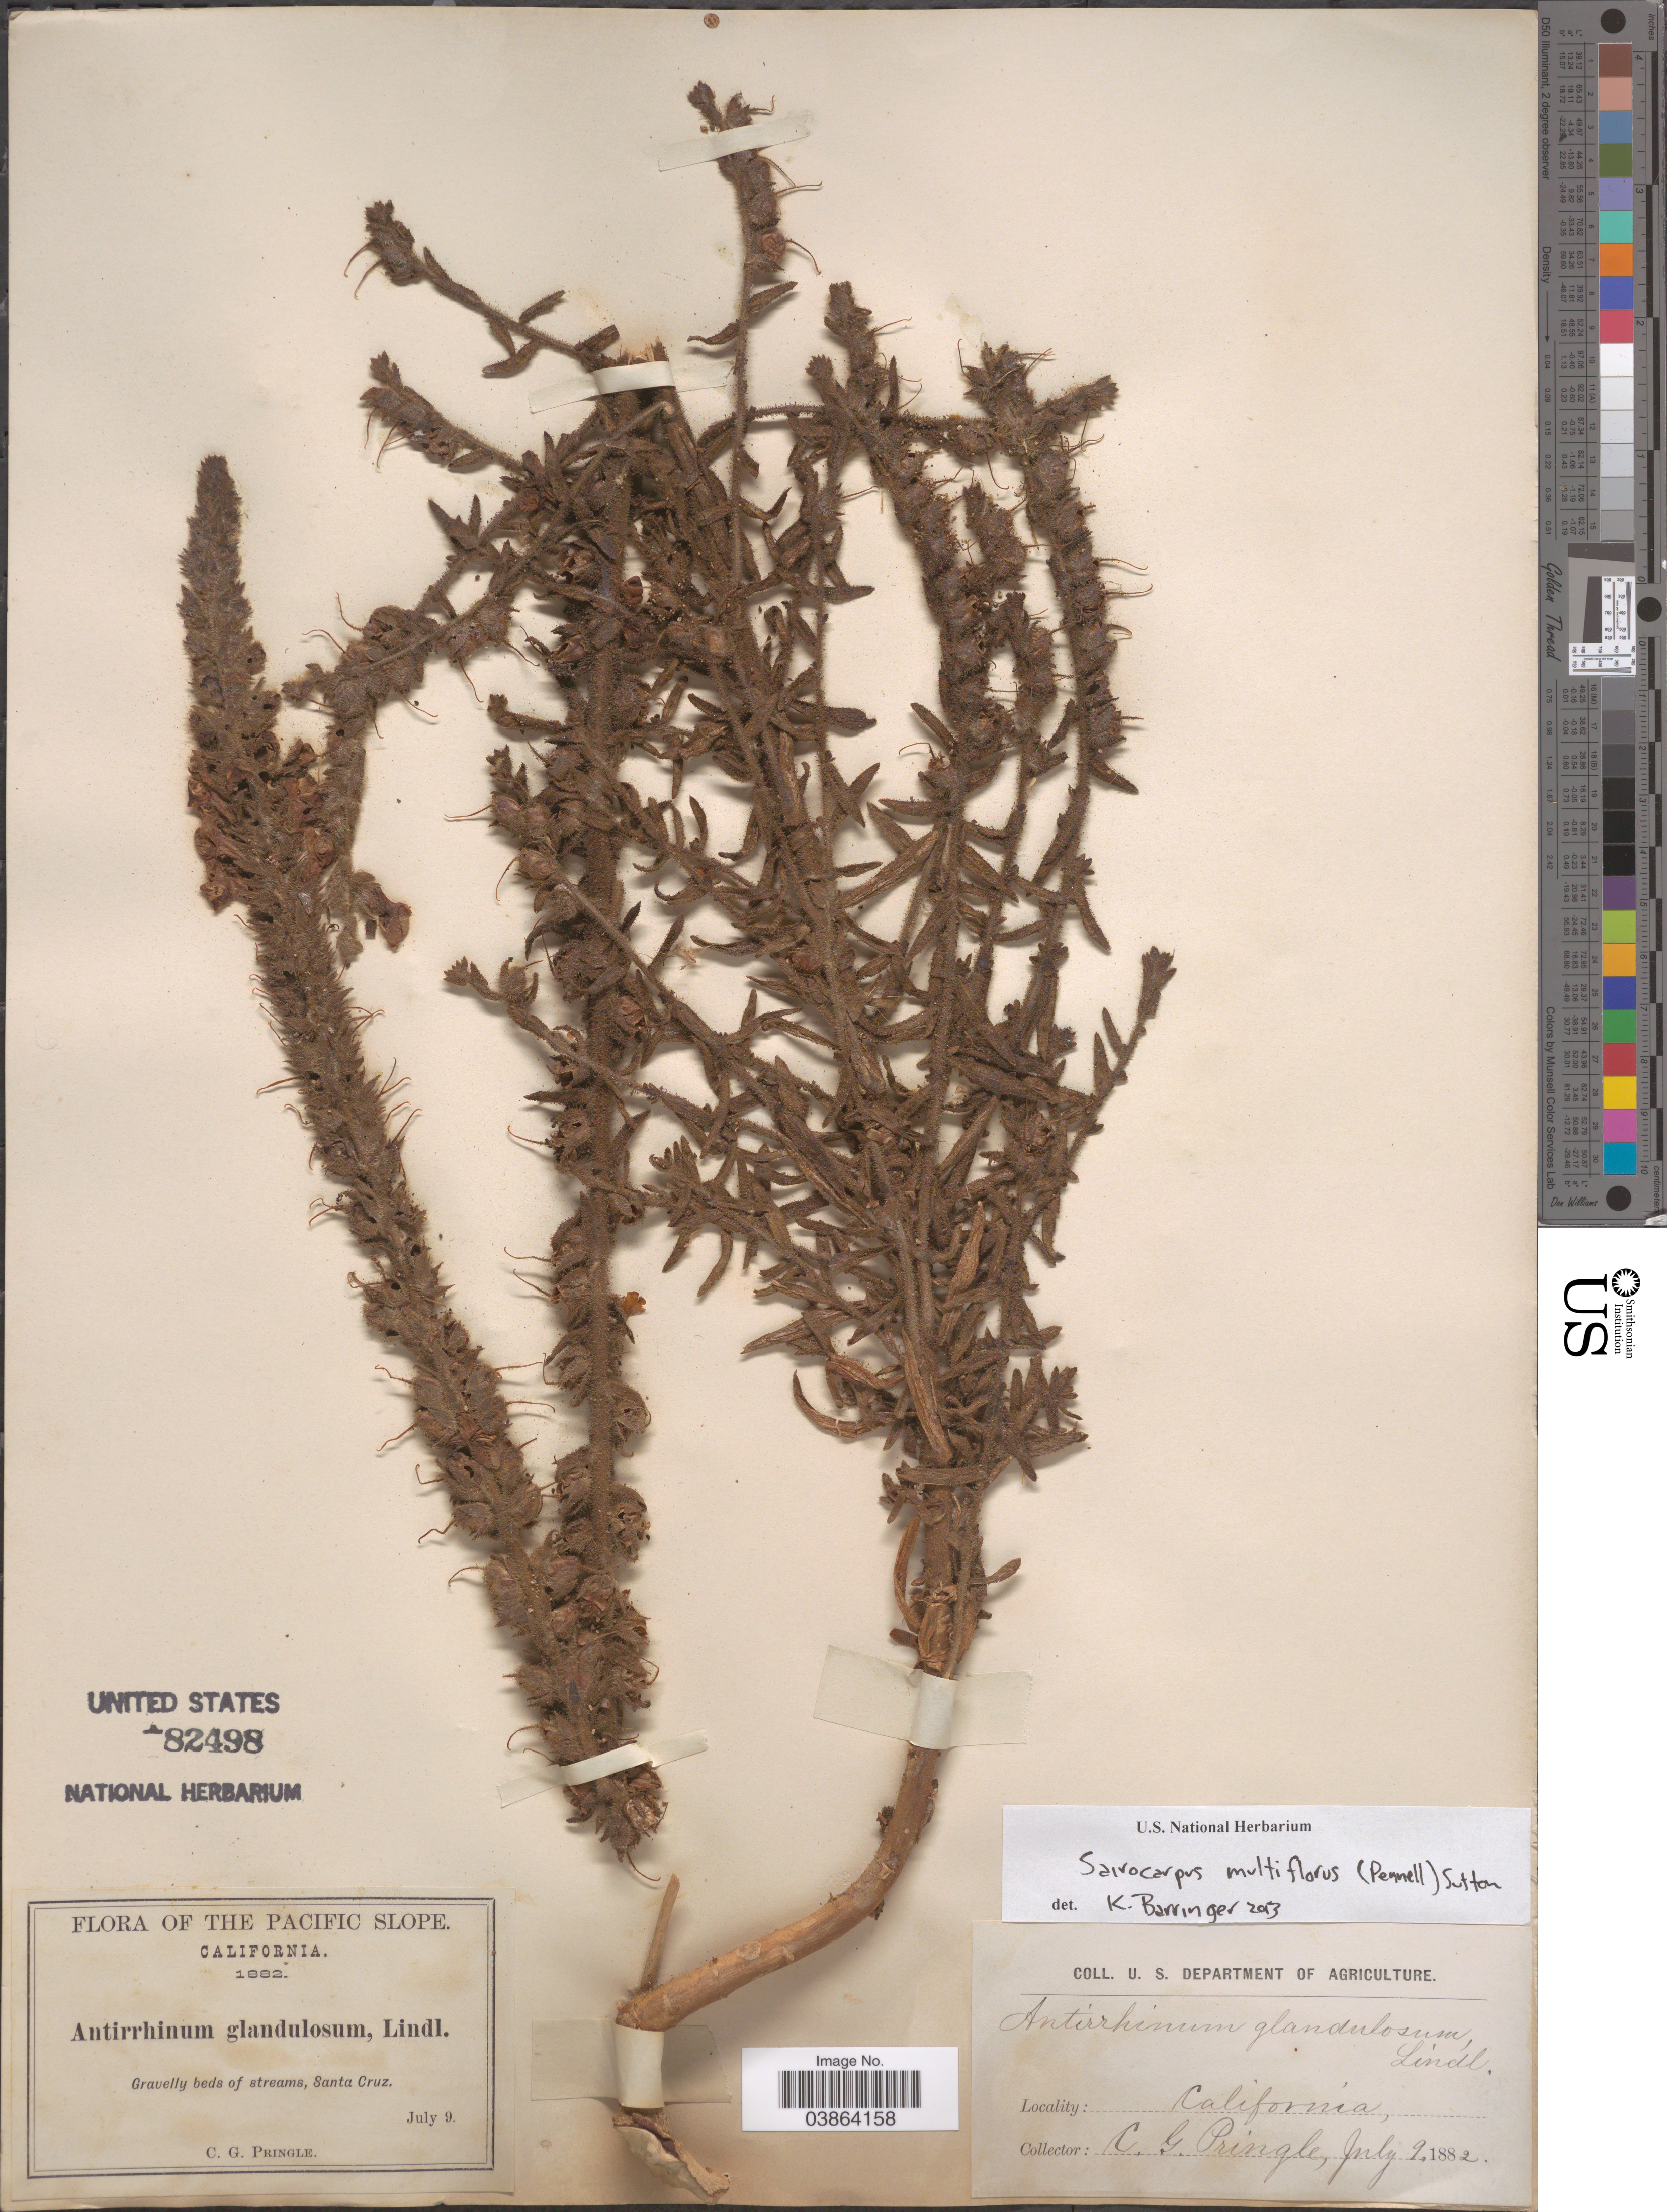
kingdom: Plantae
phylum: Tracheophyta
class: Magnoliopsida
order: Lamiales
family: Plantaginaceae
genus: Sairocarpus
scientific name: Sairocarpus multiflorus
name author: (Pennell) D.A. Sutton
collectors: C. G. Pringle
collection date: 1882-07-09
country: United States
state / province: California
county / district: Santa Cruz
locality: The Pacific Slope. Gravelly beds of streams, Santa Cruz.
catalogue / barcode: US 82498